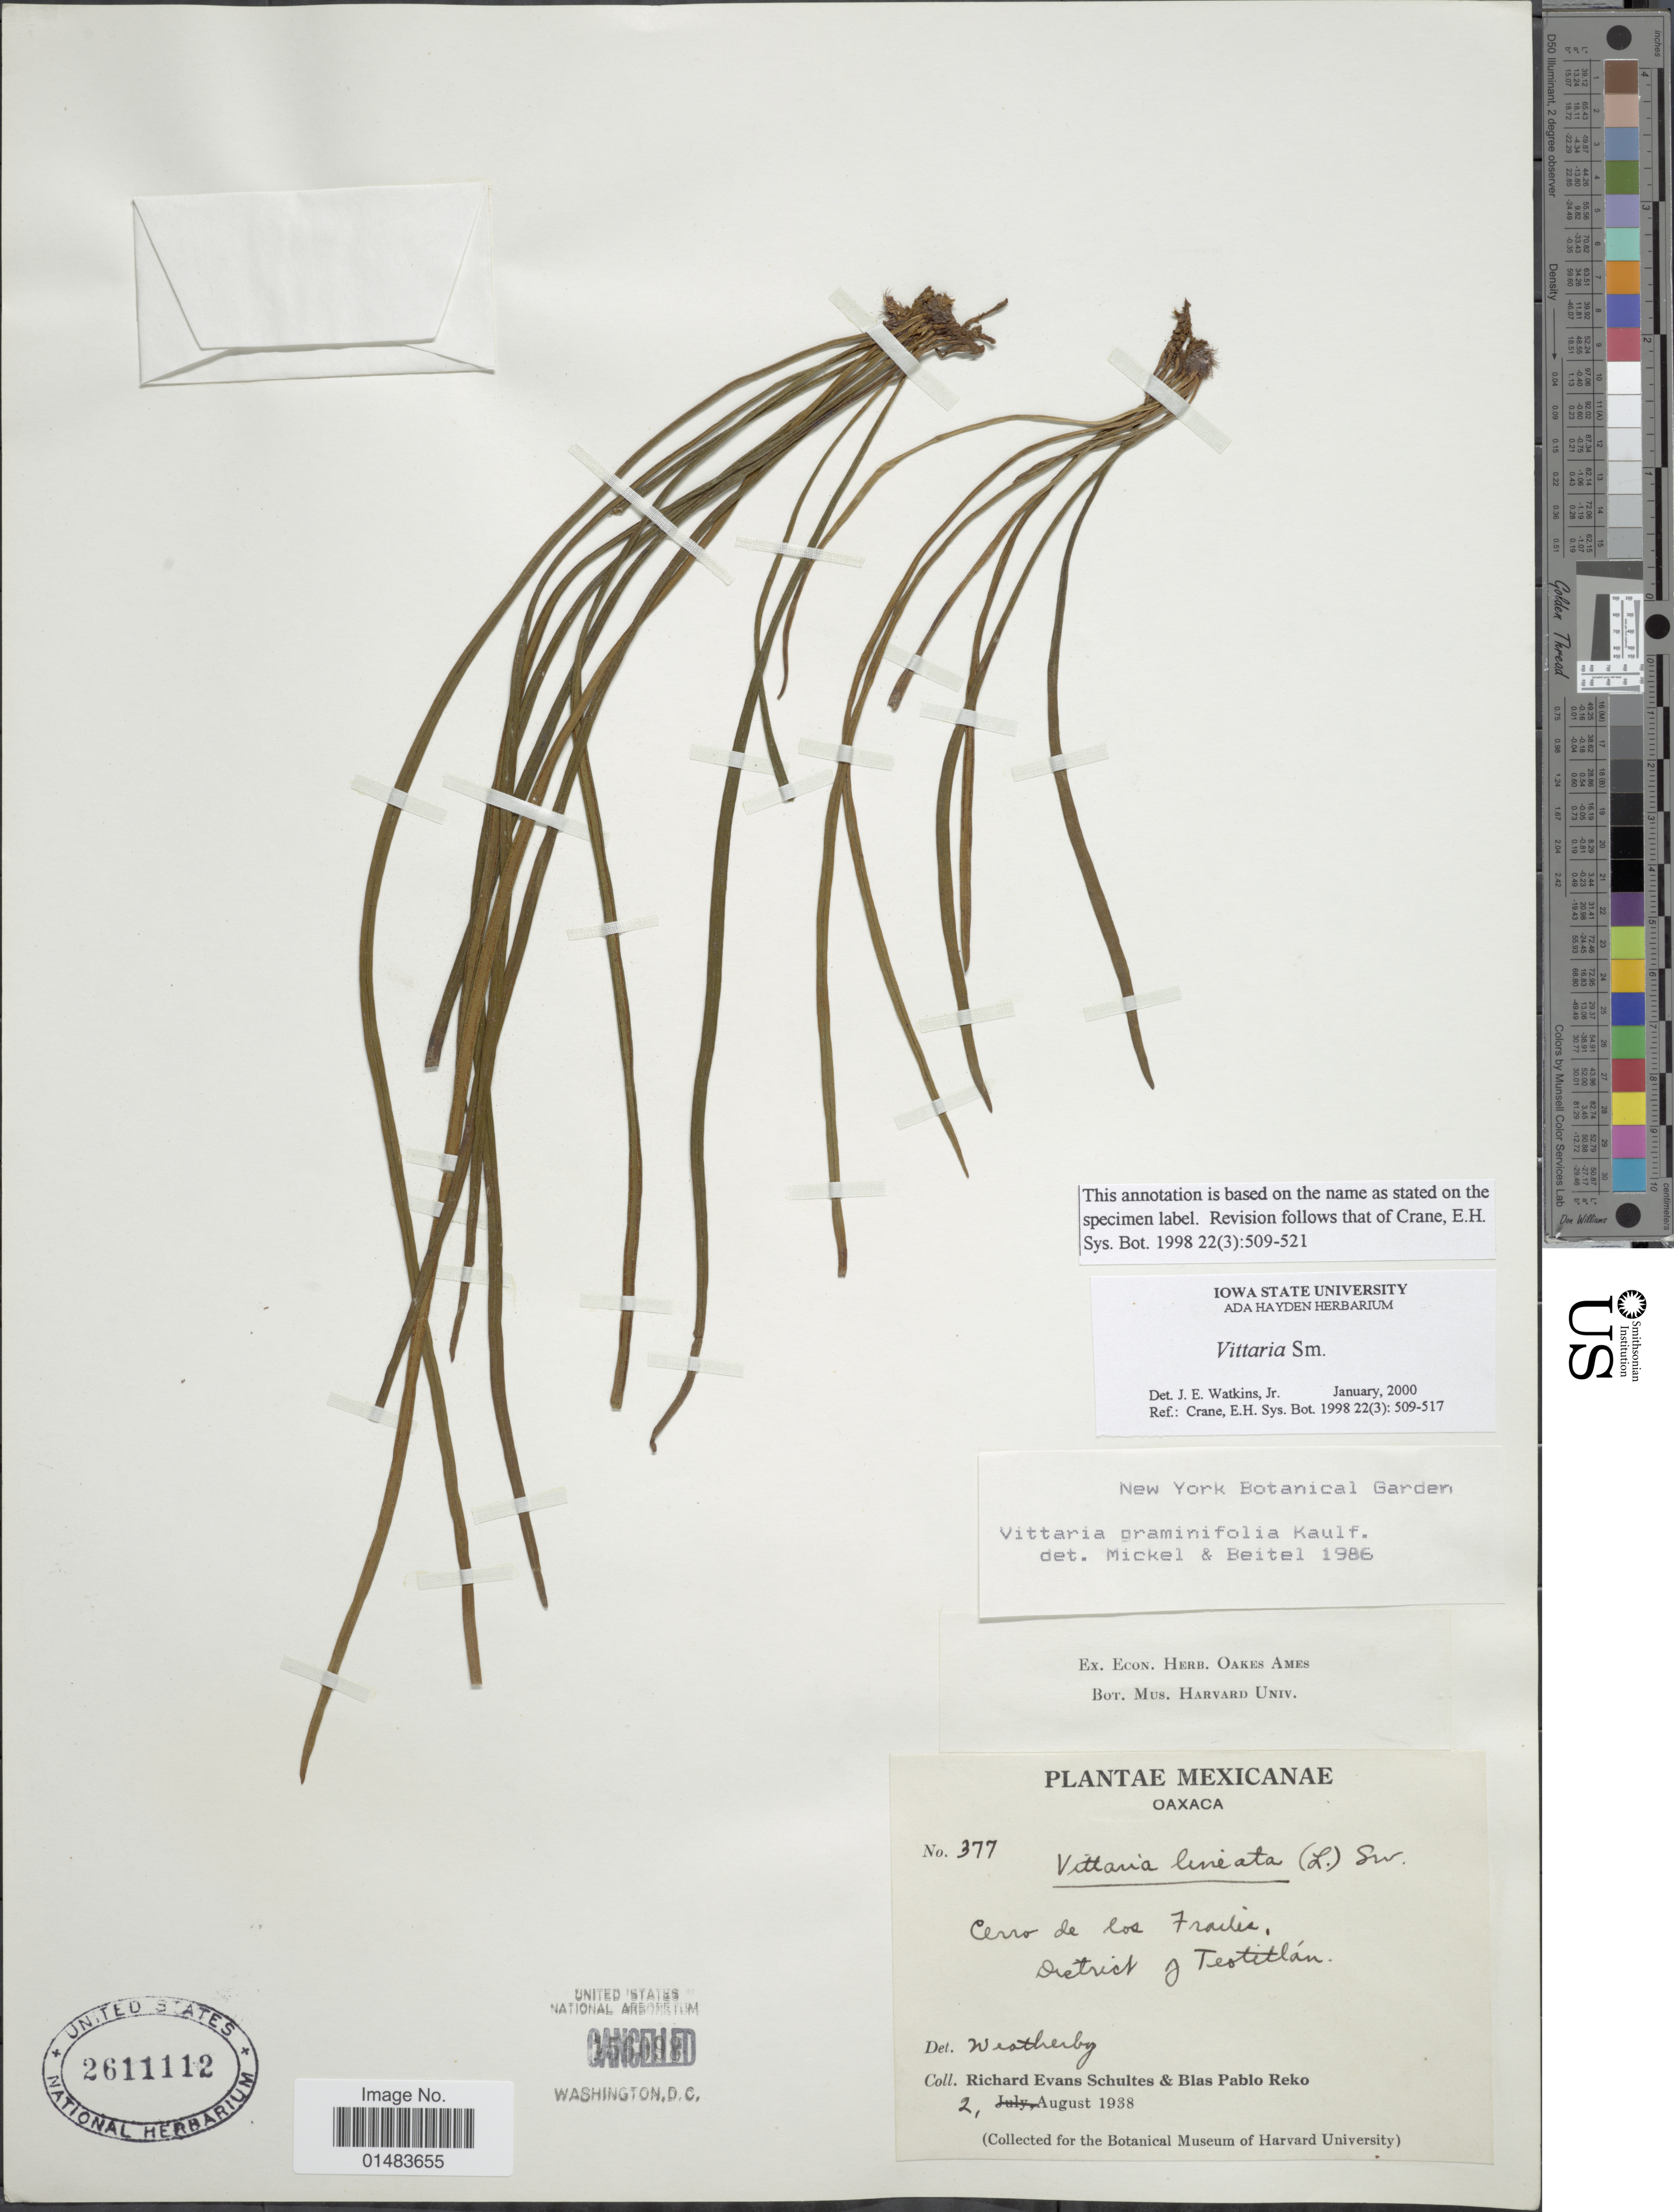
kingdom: Plantae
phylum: Tracheophyta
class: Polypodiopsida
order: Polypodiales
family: Pteridaceae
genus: Vittaria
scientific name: Vittaria graminifolia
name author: Kaulf.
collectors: R. E. Schultes & B. P. Reko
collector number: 377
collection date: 1938-08-02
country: Mexico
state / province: Oaxaca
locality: Cerro de los Frailes, District of Teotitlan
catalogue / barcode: US 2611112